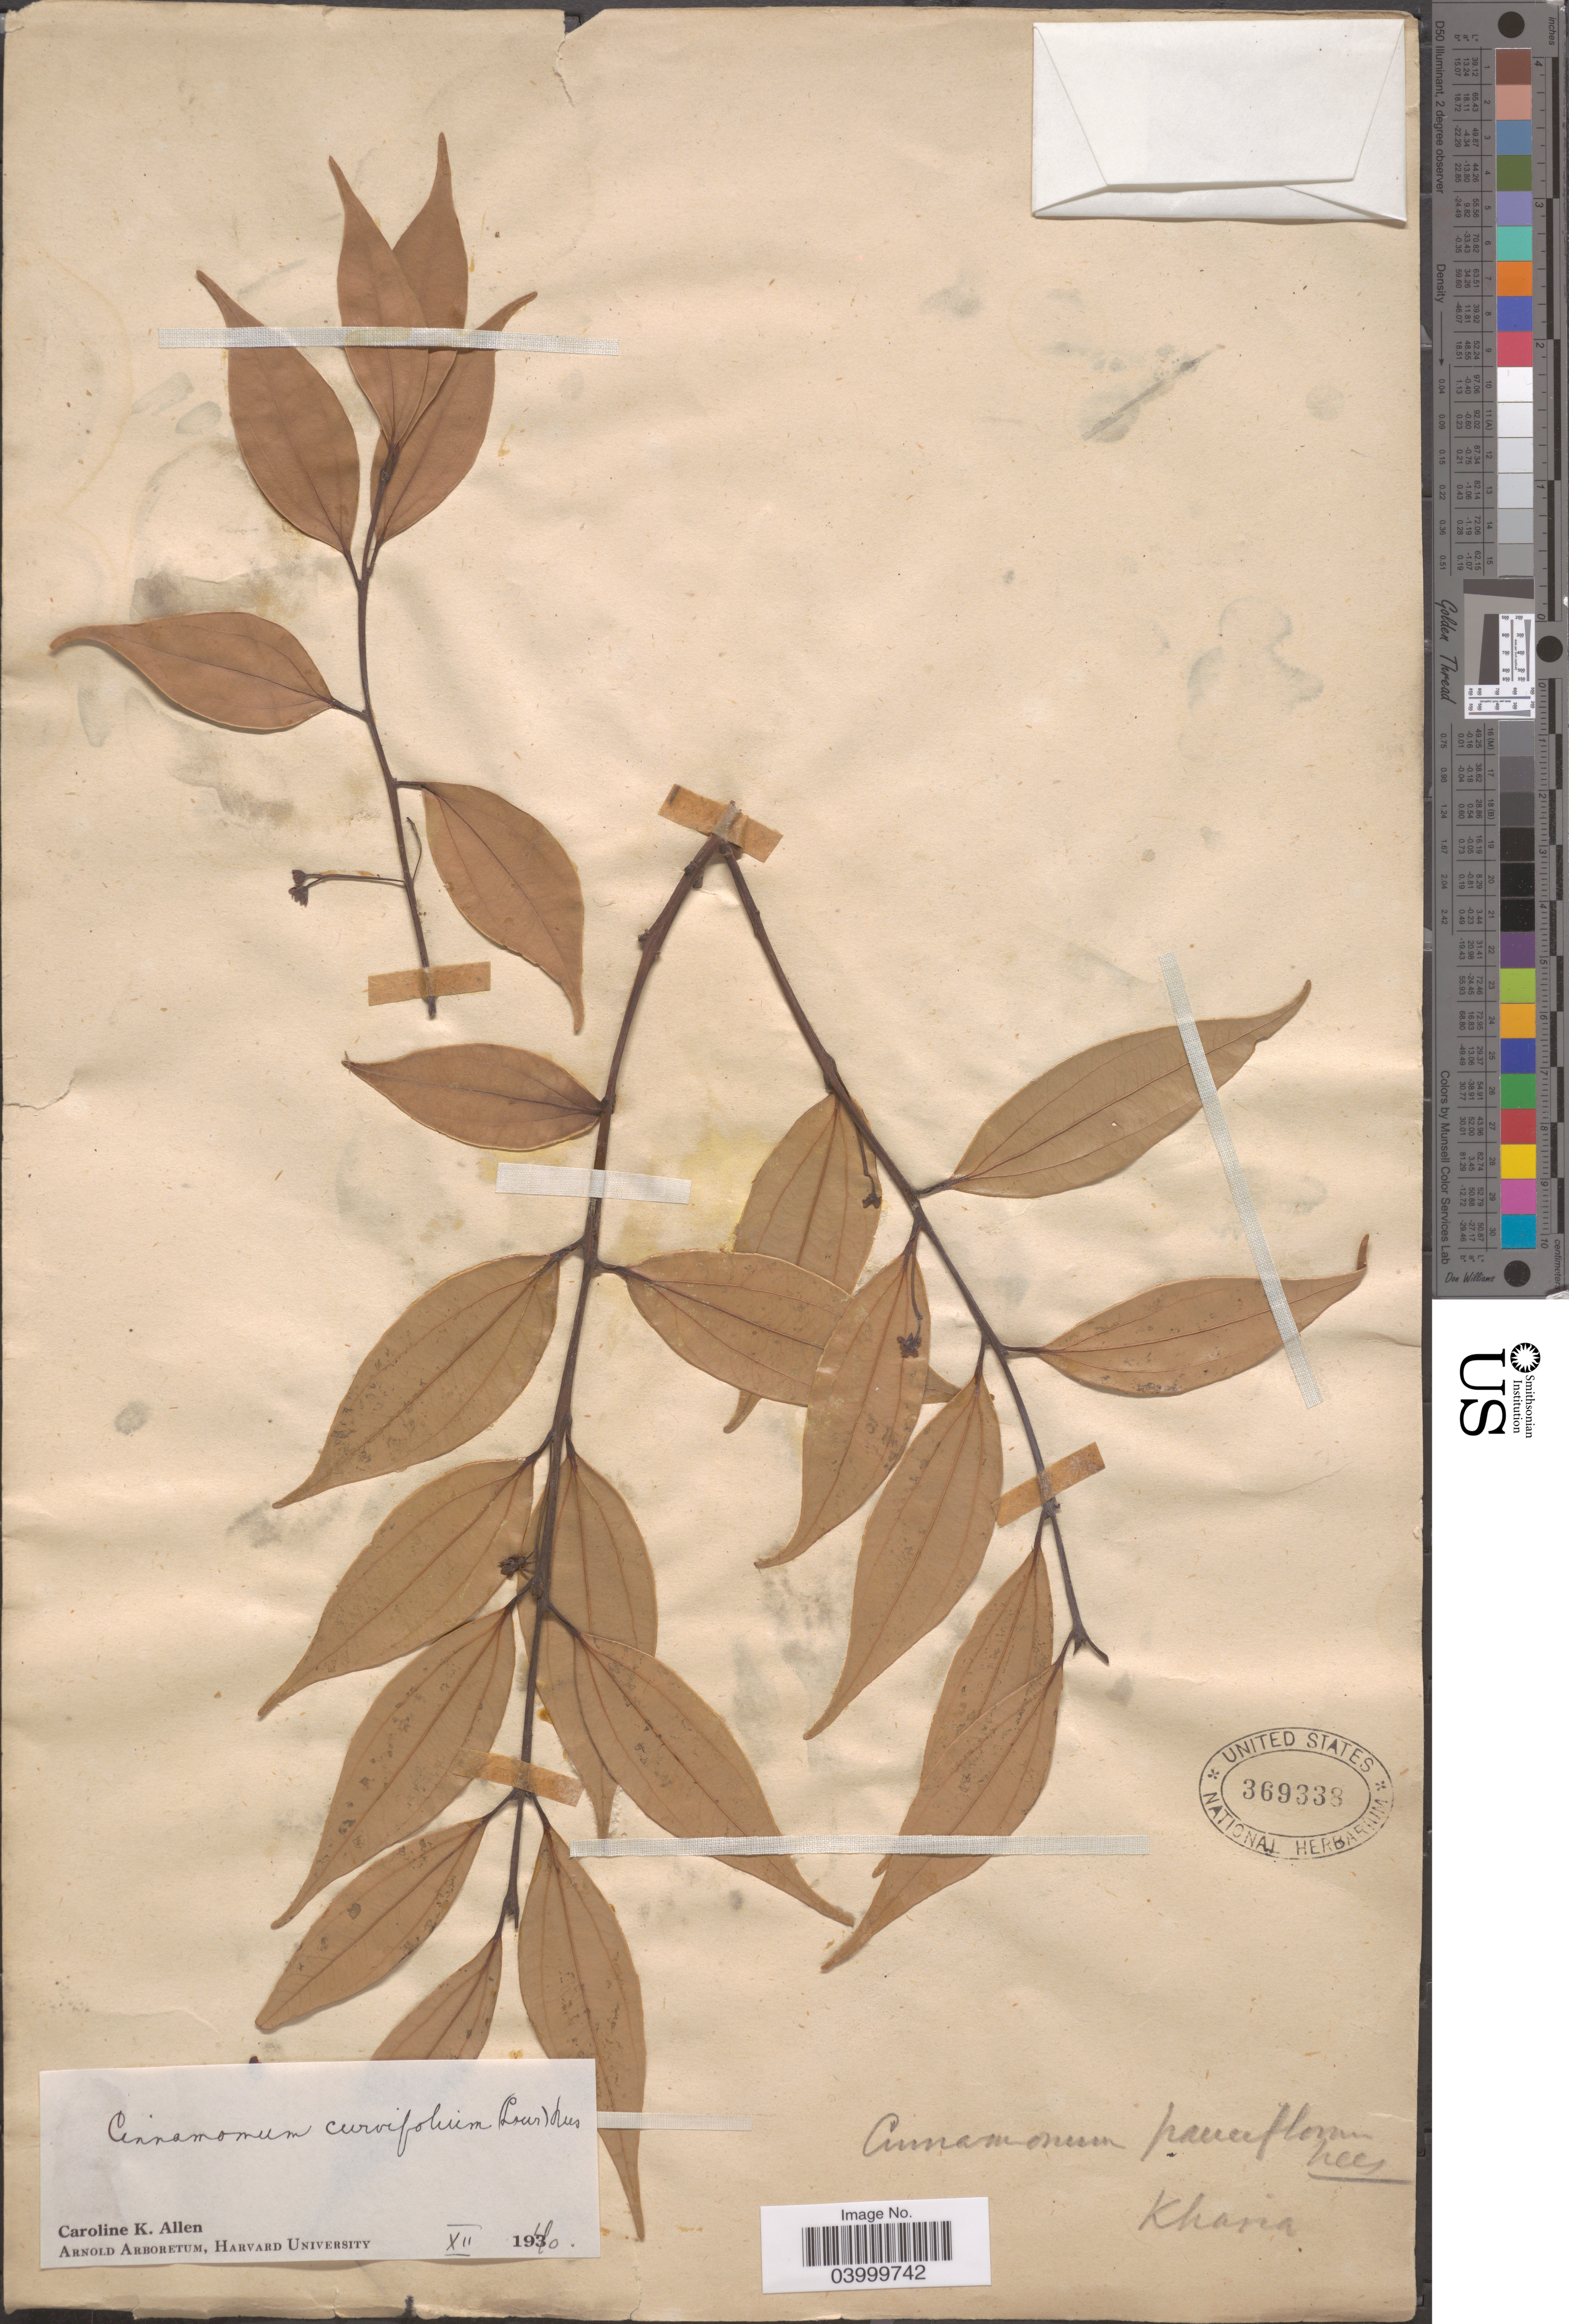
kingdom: Plantae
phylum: Tracheophyta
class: Magnoliopsida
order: Laurales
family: Lauraceae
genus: Cinnamomum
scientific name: Cinnamomum curvifolium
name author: (Lam.) Nees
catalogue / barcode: US 369338